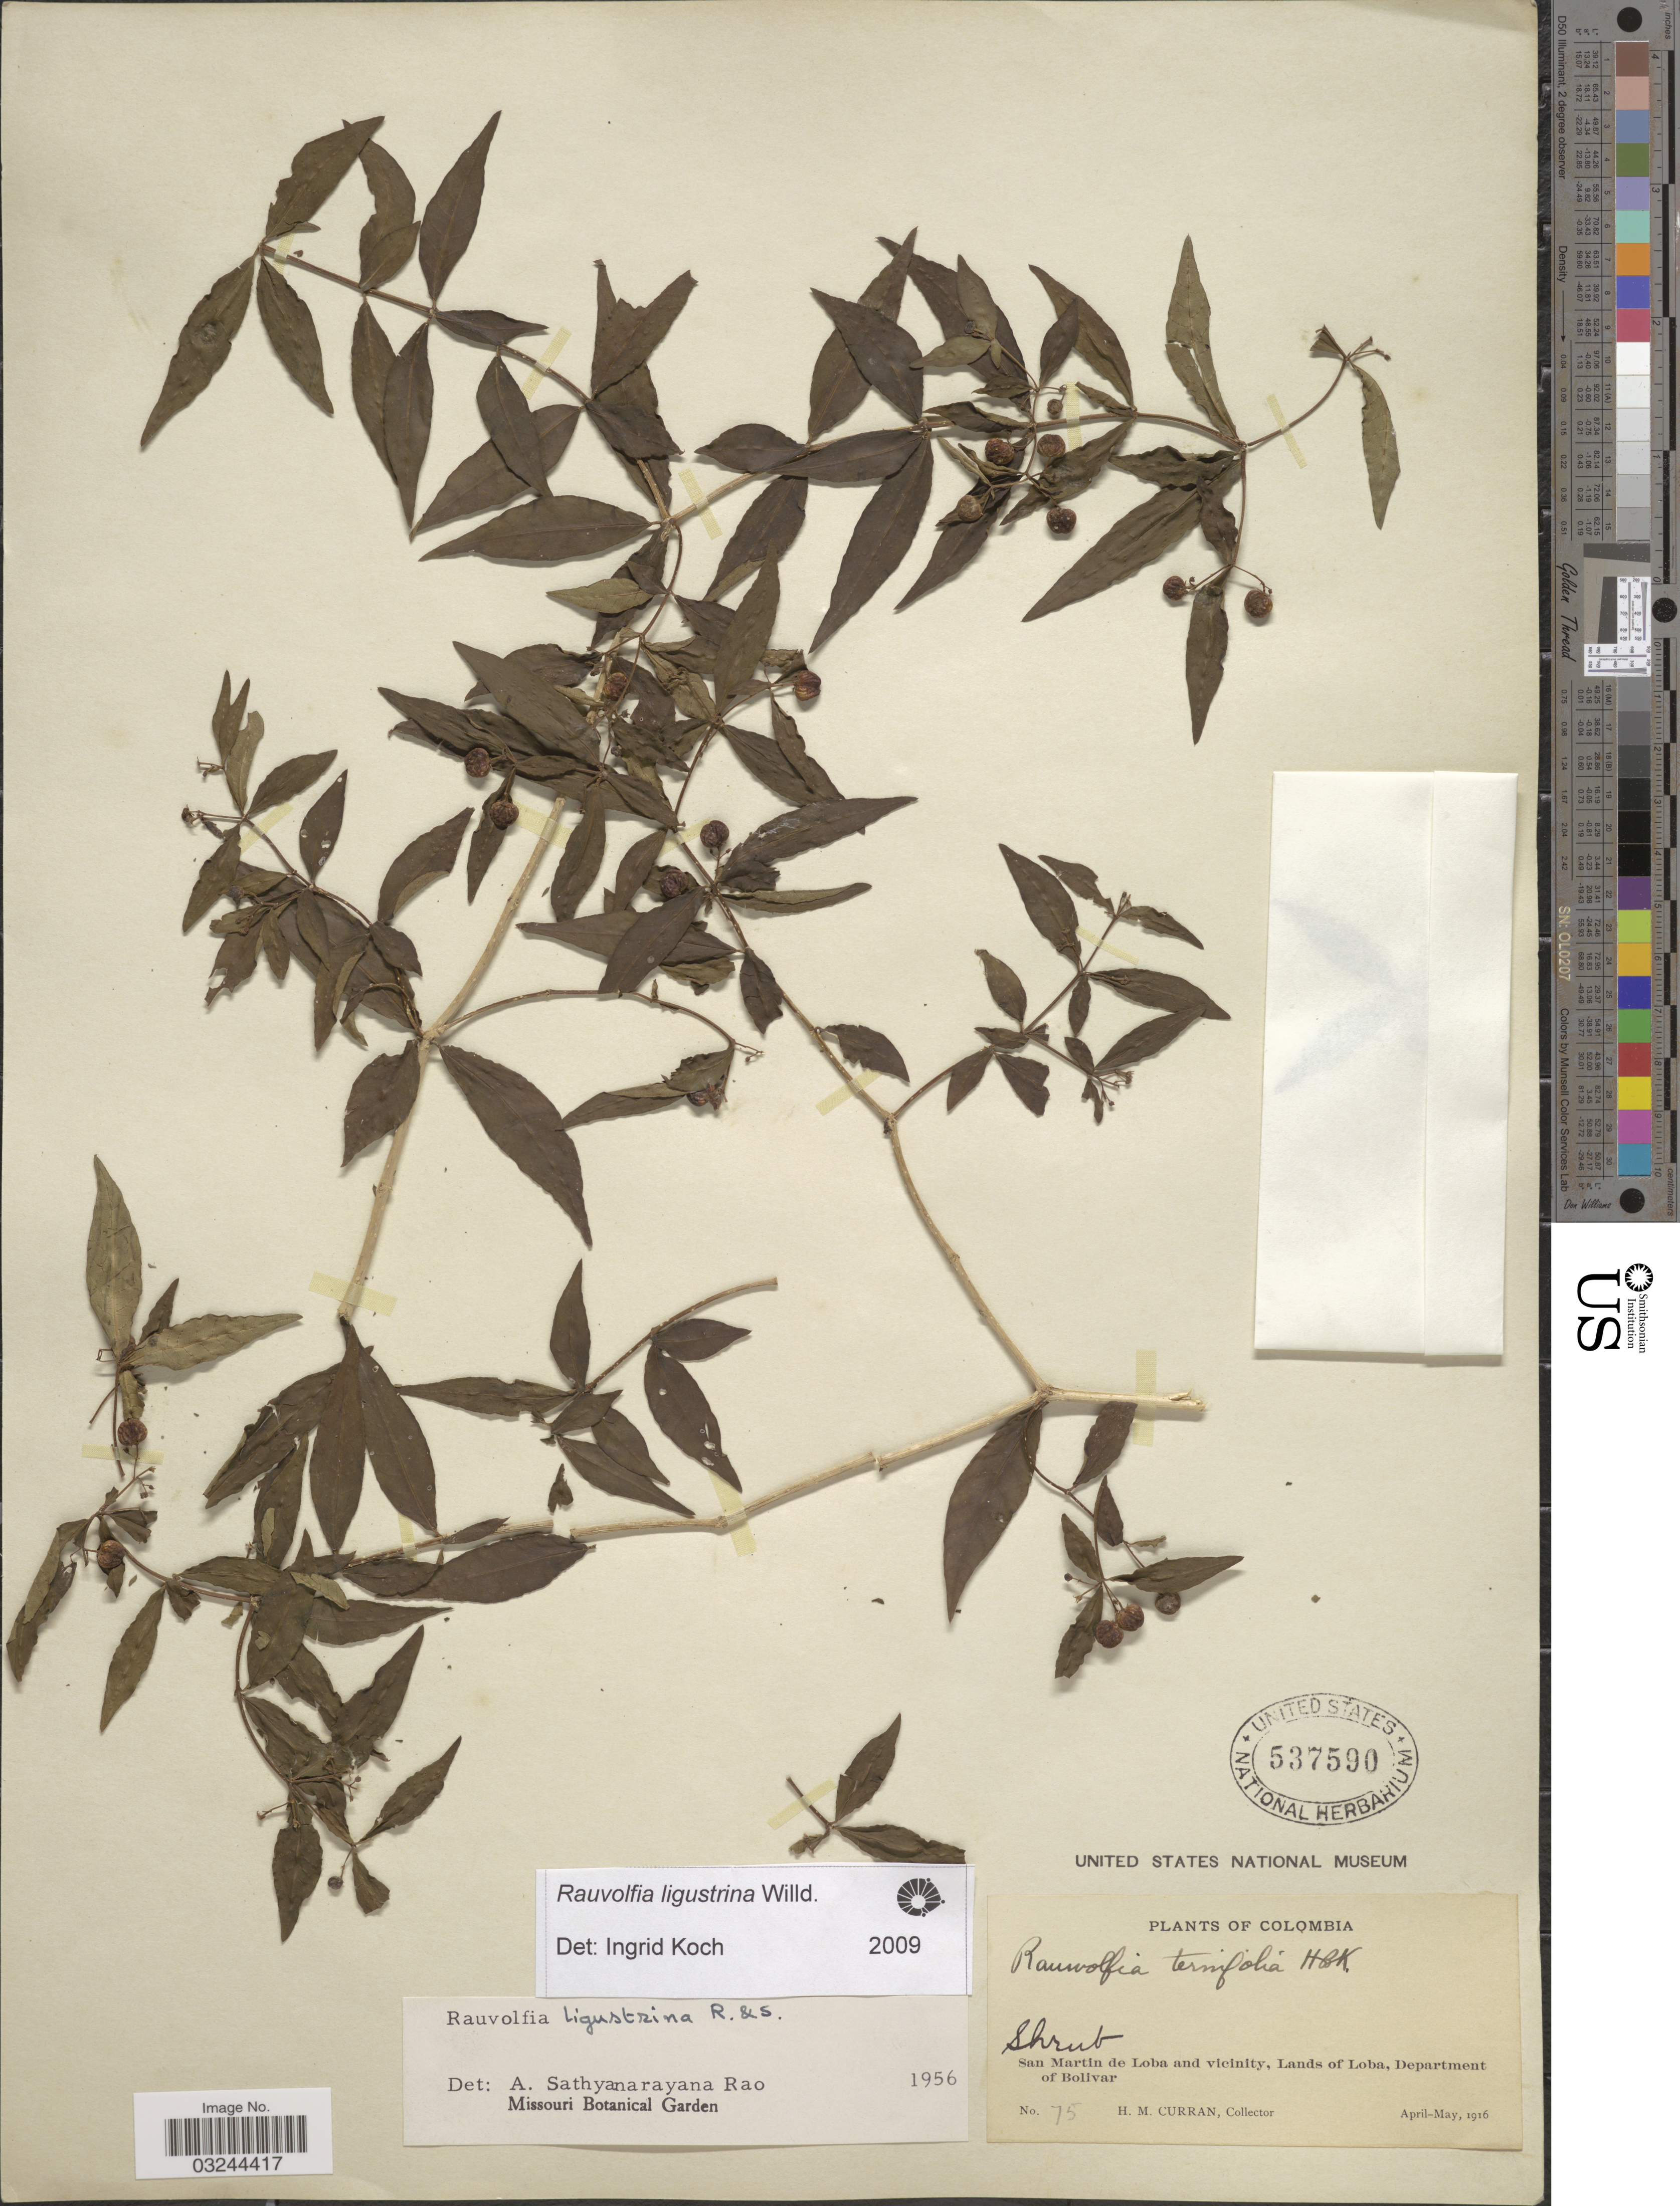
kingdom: Plantae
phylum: Tracheophyta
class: Magnoliopsida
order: Gentianales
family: Apocynaceae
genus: Rauvolfia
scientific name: Rauvolfia ligustrina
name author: Willd. ex Roem. & Schult.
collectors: H. M. Curran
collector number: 75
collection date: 1916-04/1916-05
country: Colombia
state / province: Bolívar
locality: San Martin de Loba and vicinity, Lands of Loba, Department of Bolivar.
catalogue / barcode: US 537590